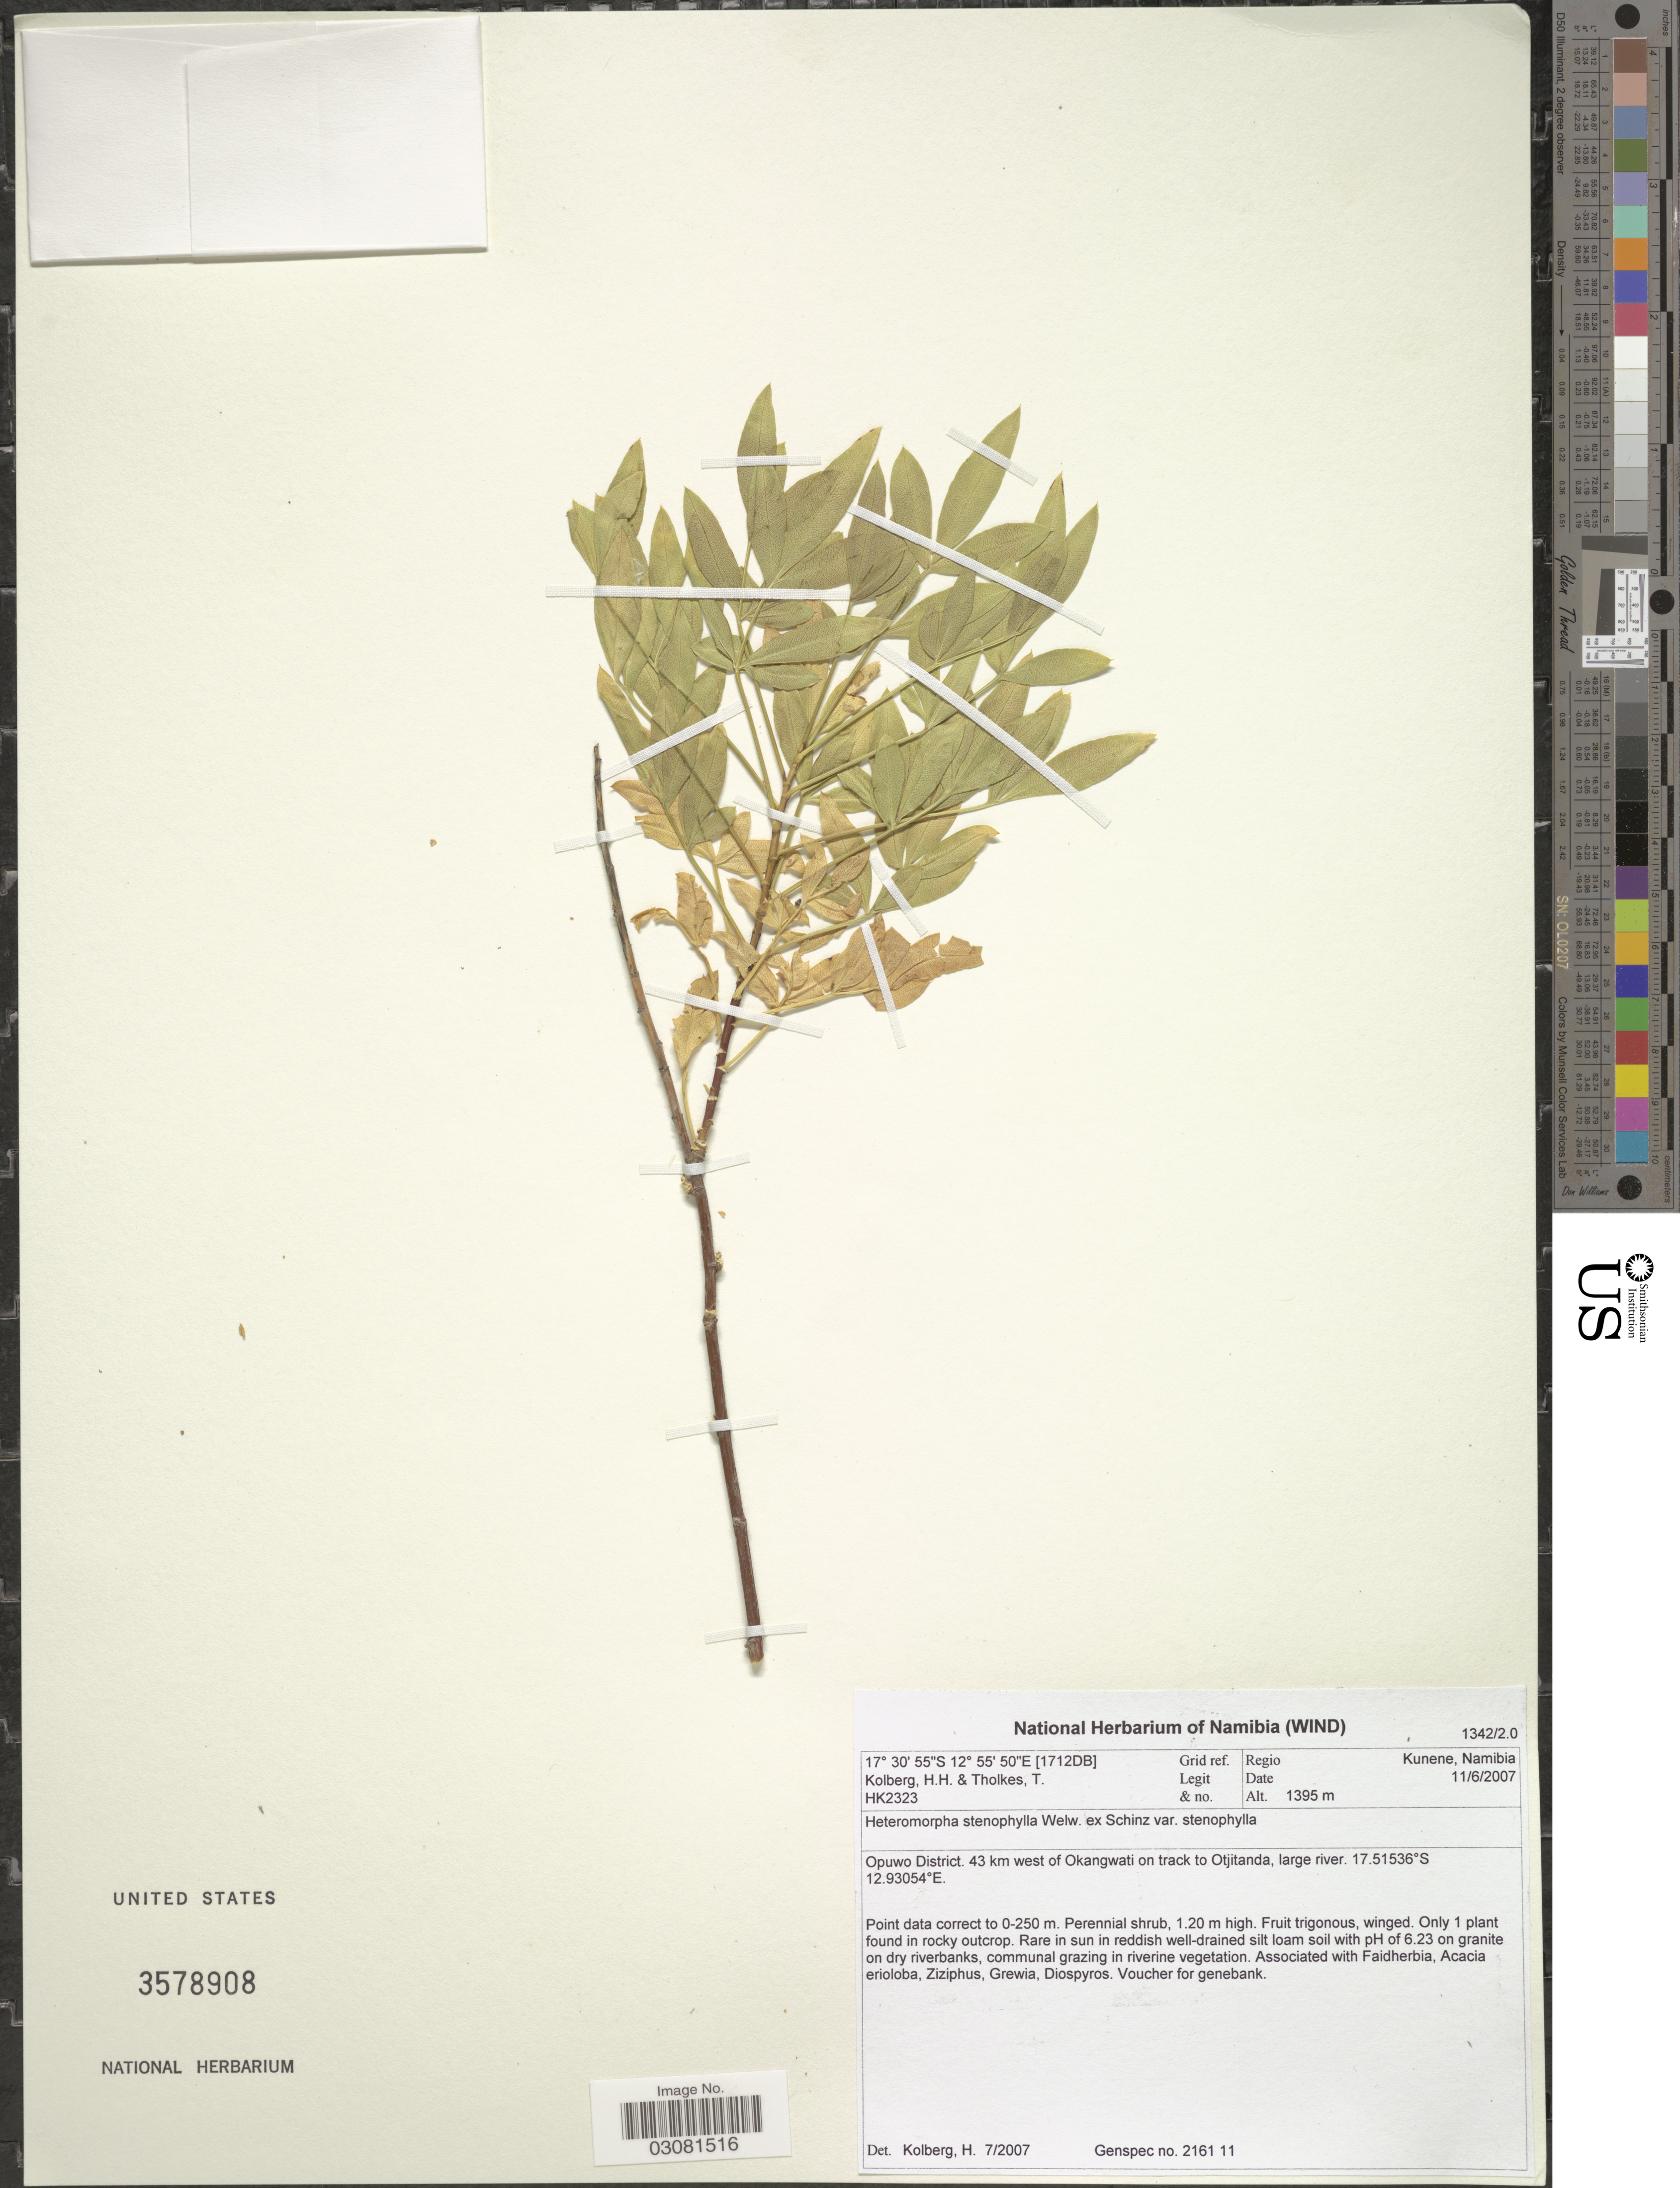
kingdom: Plantae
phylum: Tracheophyta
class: Magnoliopsida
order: Apiales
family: Apiaceae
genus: Heteromorpha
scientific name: Heteromorpha stenophylla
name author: Welw. ex Schinz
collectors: H. H. Kolberg & T. Tholkes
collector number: HK2323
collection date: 2007-06-11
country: Namibia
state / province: Kunene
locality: Grid Ref [1712DB], Regio Kunene, Namibia, Opuwo District. 43 km west of Okangwati on track to Otjitanda, large river.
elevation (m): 1395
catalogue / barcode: US 3578908